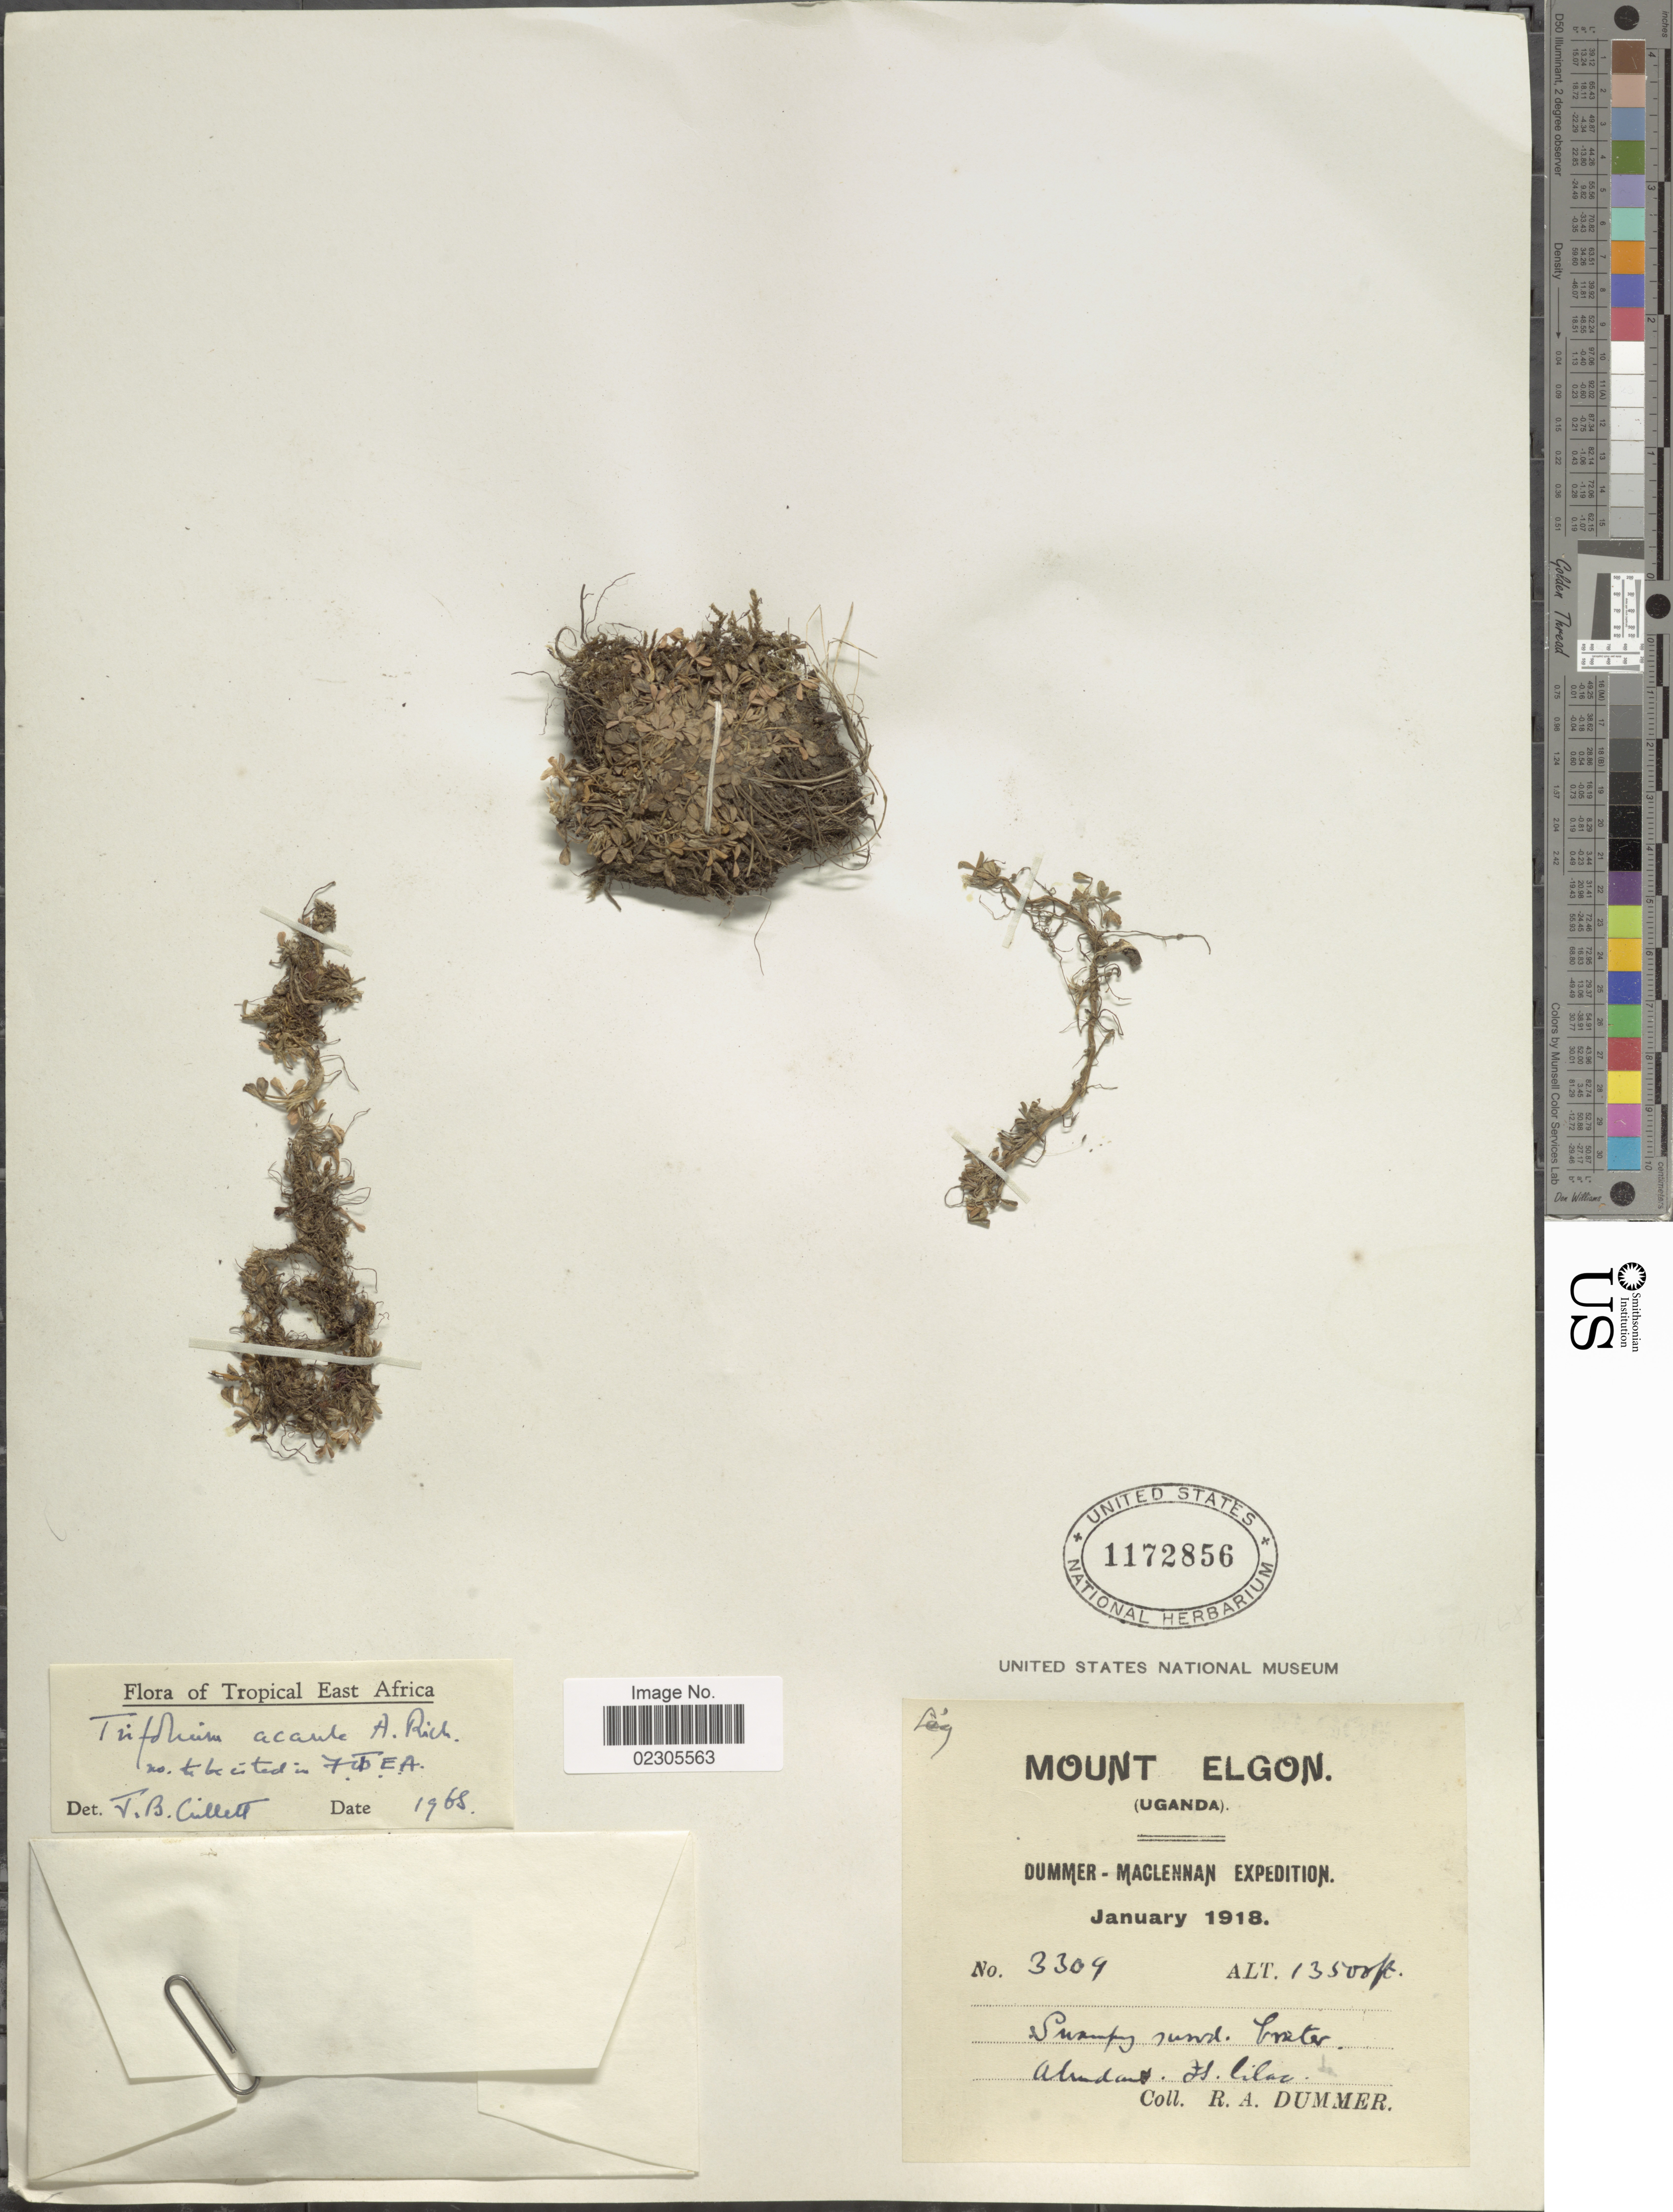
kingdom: Plantae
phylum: Tracheophyta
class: Magnoliopsida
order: Fabales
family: Fabaceae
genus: Trifolium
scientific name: Trifolium acaule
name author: A. Rich.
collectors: R. Dümmer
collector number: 3309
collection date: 1918-01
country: Uganda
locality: Mount Elgon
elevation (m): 4115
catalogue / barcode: US 1172856